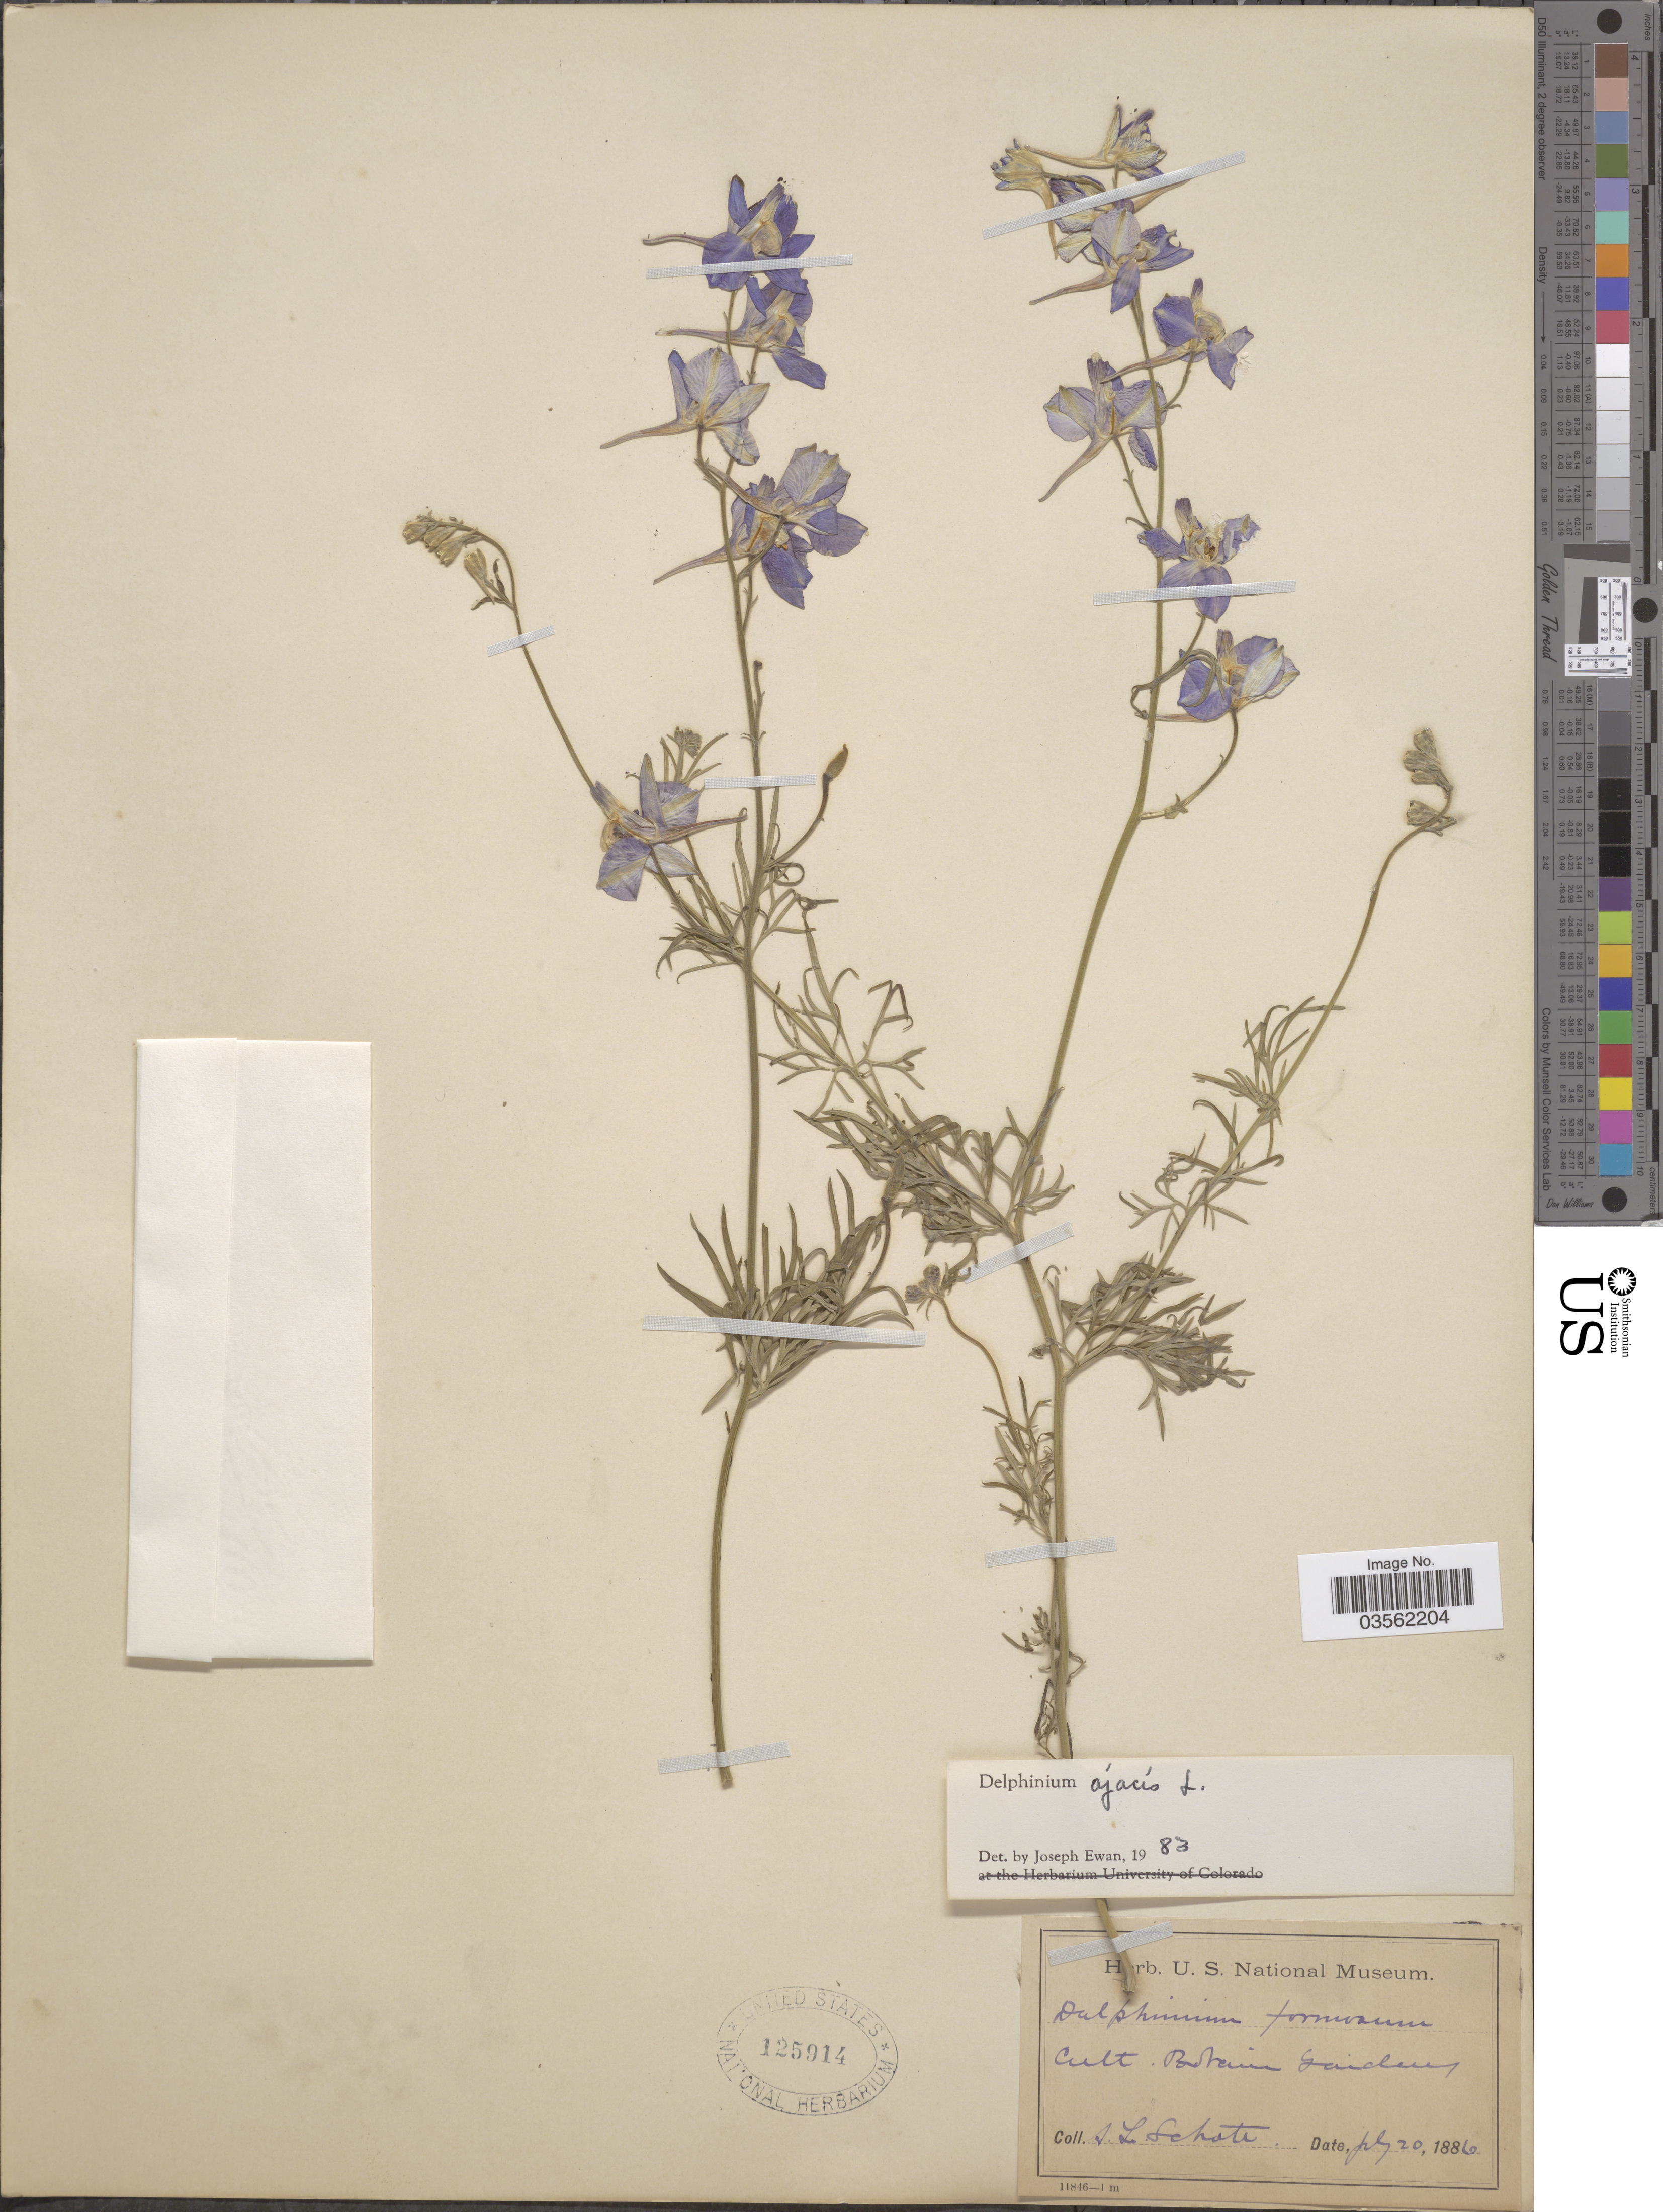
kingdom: Plantae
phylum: Tracheophyta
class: Magnoliopsida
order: Ranunculales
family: Ranunculaceae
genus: Delphinium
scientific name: Delphinium ajacis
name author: L.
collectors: S. Schott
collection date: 1886-07-20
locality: Botanic Garden.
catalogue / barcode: US 125914